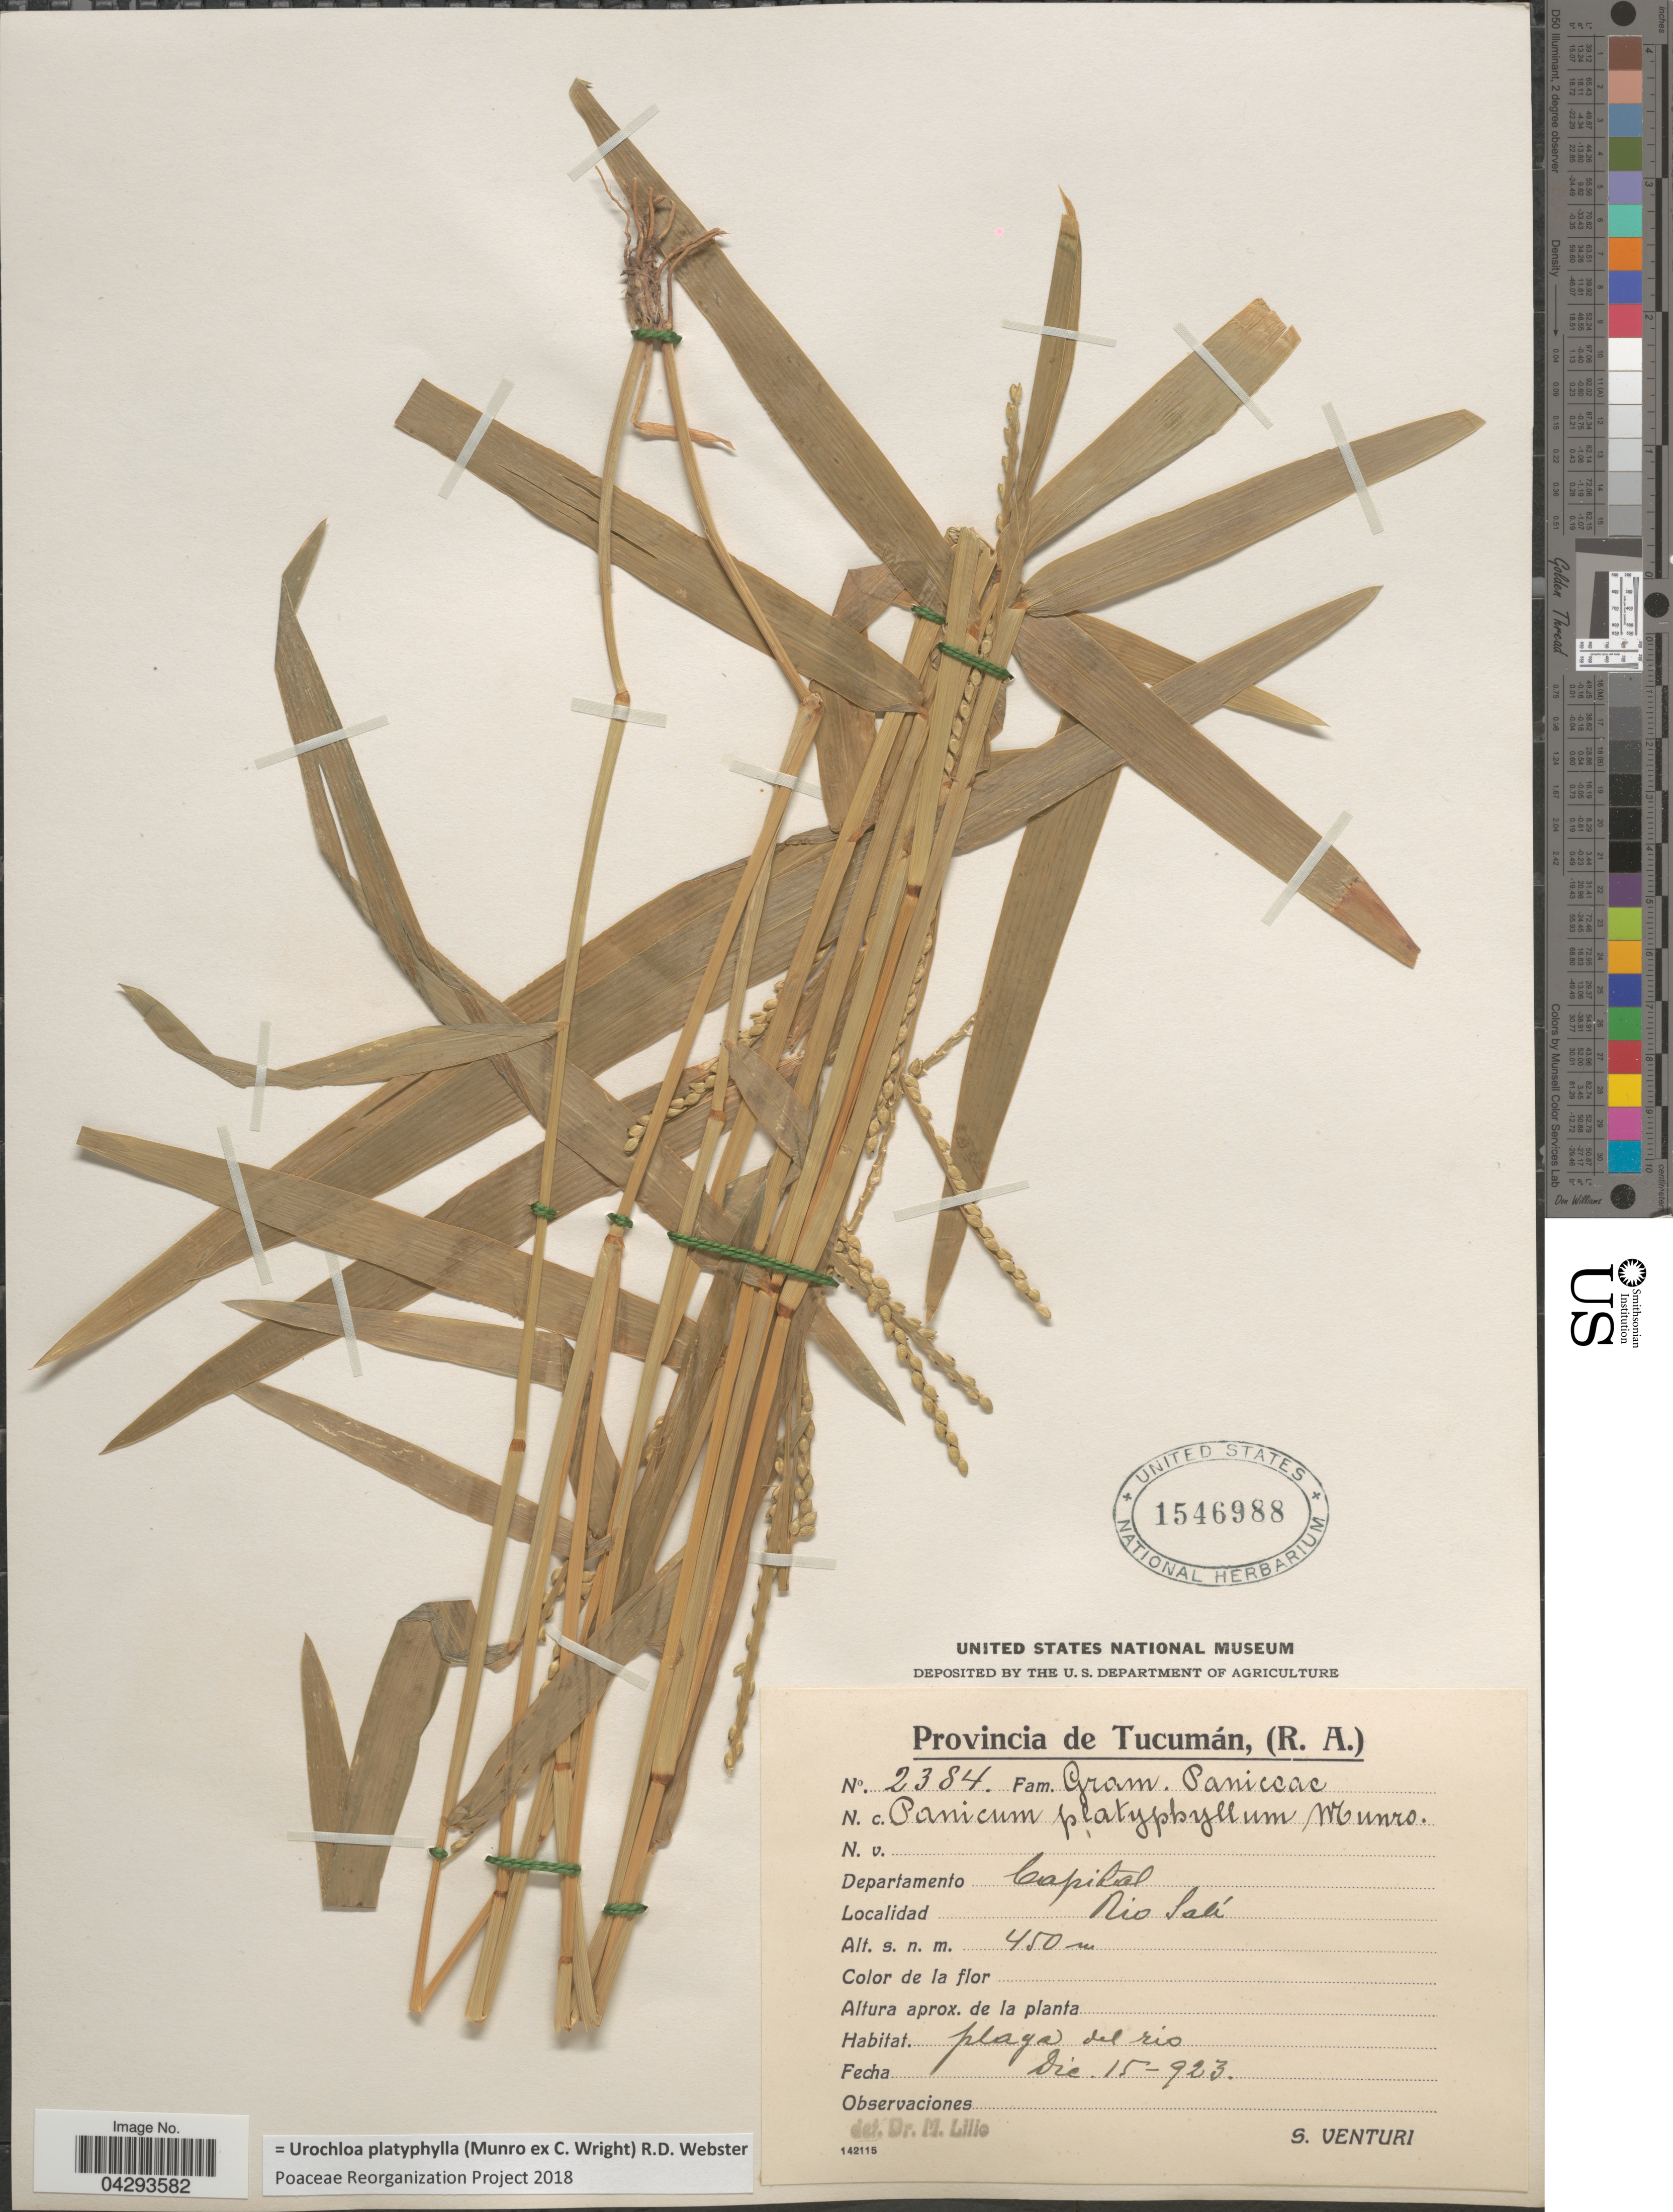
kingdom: Plantae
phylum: Tracheophyta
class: Liliopsida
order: Poales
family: Poaceae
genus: Urochloa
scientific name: Urochloa platyphylla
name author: (Munro ex C. Wright) R.D. Webster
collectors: S. Venturi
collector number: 2384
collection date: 1923-12-15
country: Argentina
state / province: Tucuman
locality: Departamento Capital. Rio Salí.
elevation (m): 450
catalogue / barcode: US 1546988